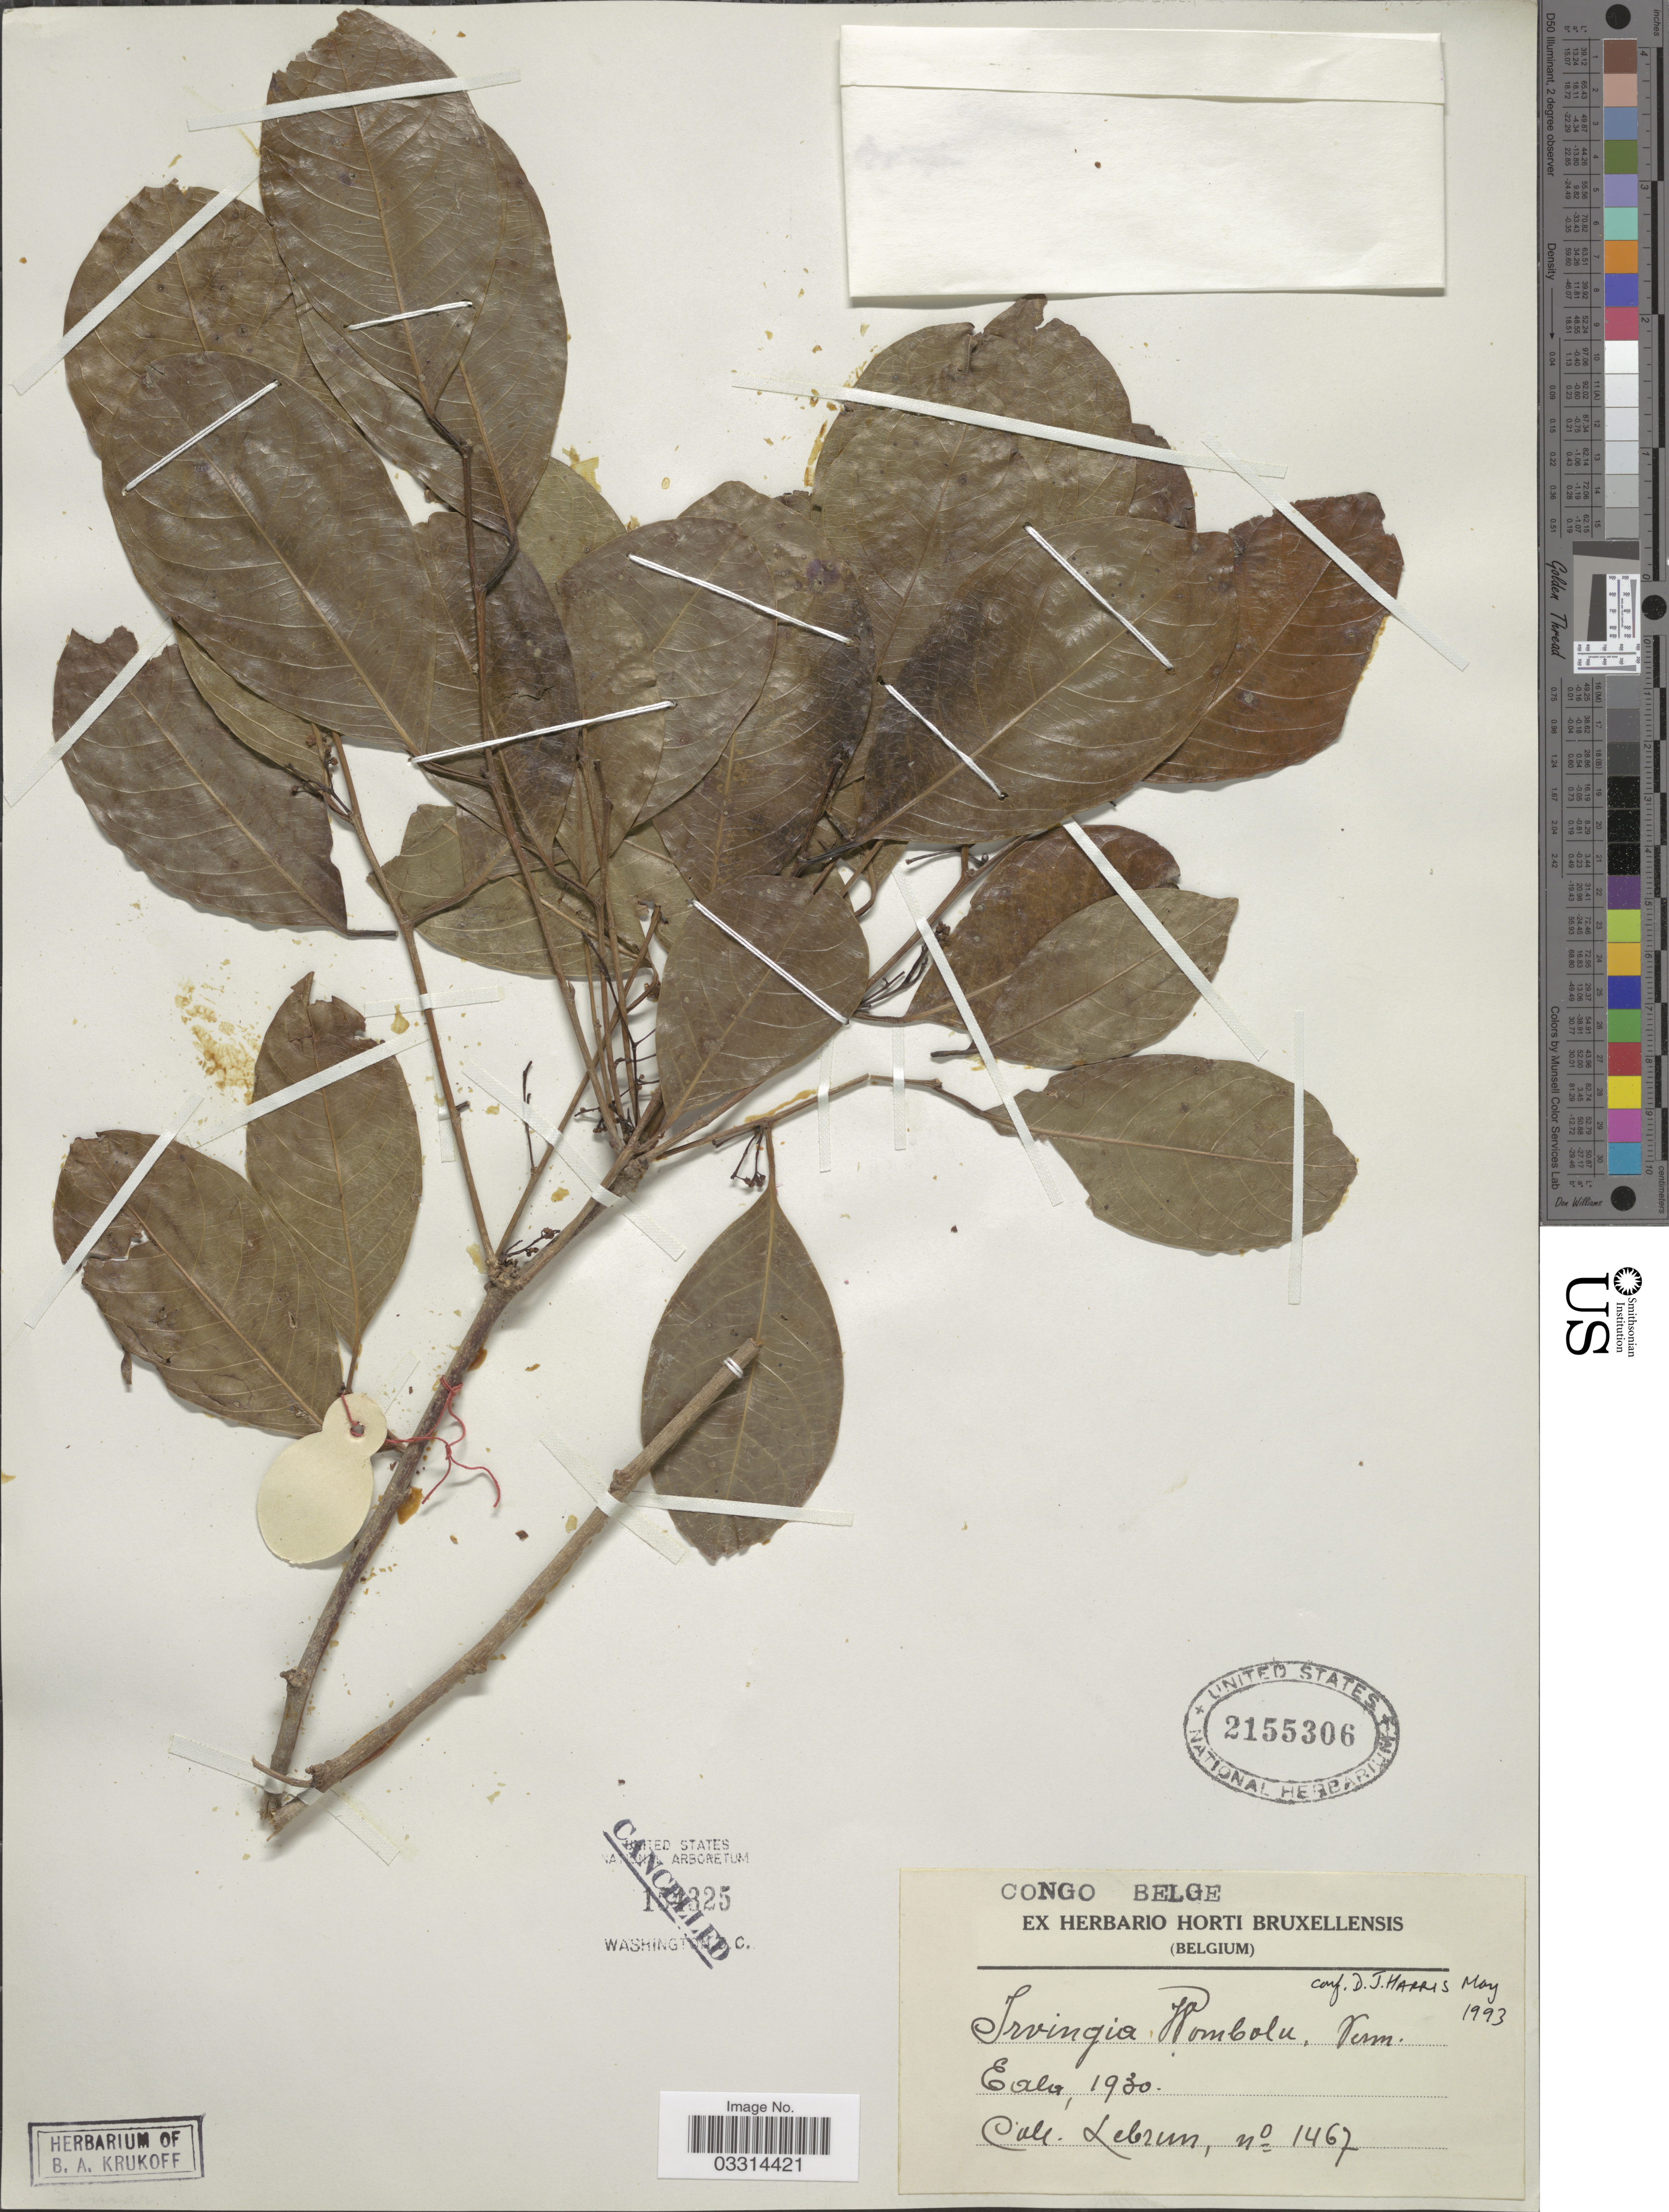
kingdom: Plantae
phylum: Tracheophyta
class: Magnoliopsida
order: Malpighiales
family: Irvingiaceae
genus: Irvingia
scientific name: Irvingia wombolu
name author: Vermoesen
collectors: J.A. Lebrun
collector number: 1467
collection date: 1930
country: Congo, Democratic Republic of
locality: Eala.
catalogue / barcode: US 2155306